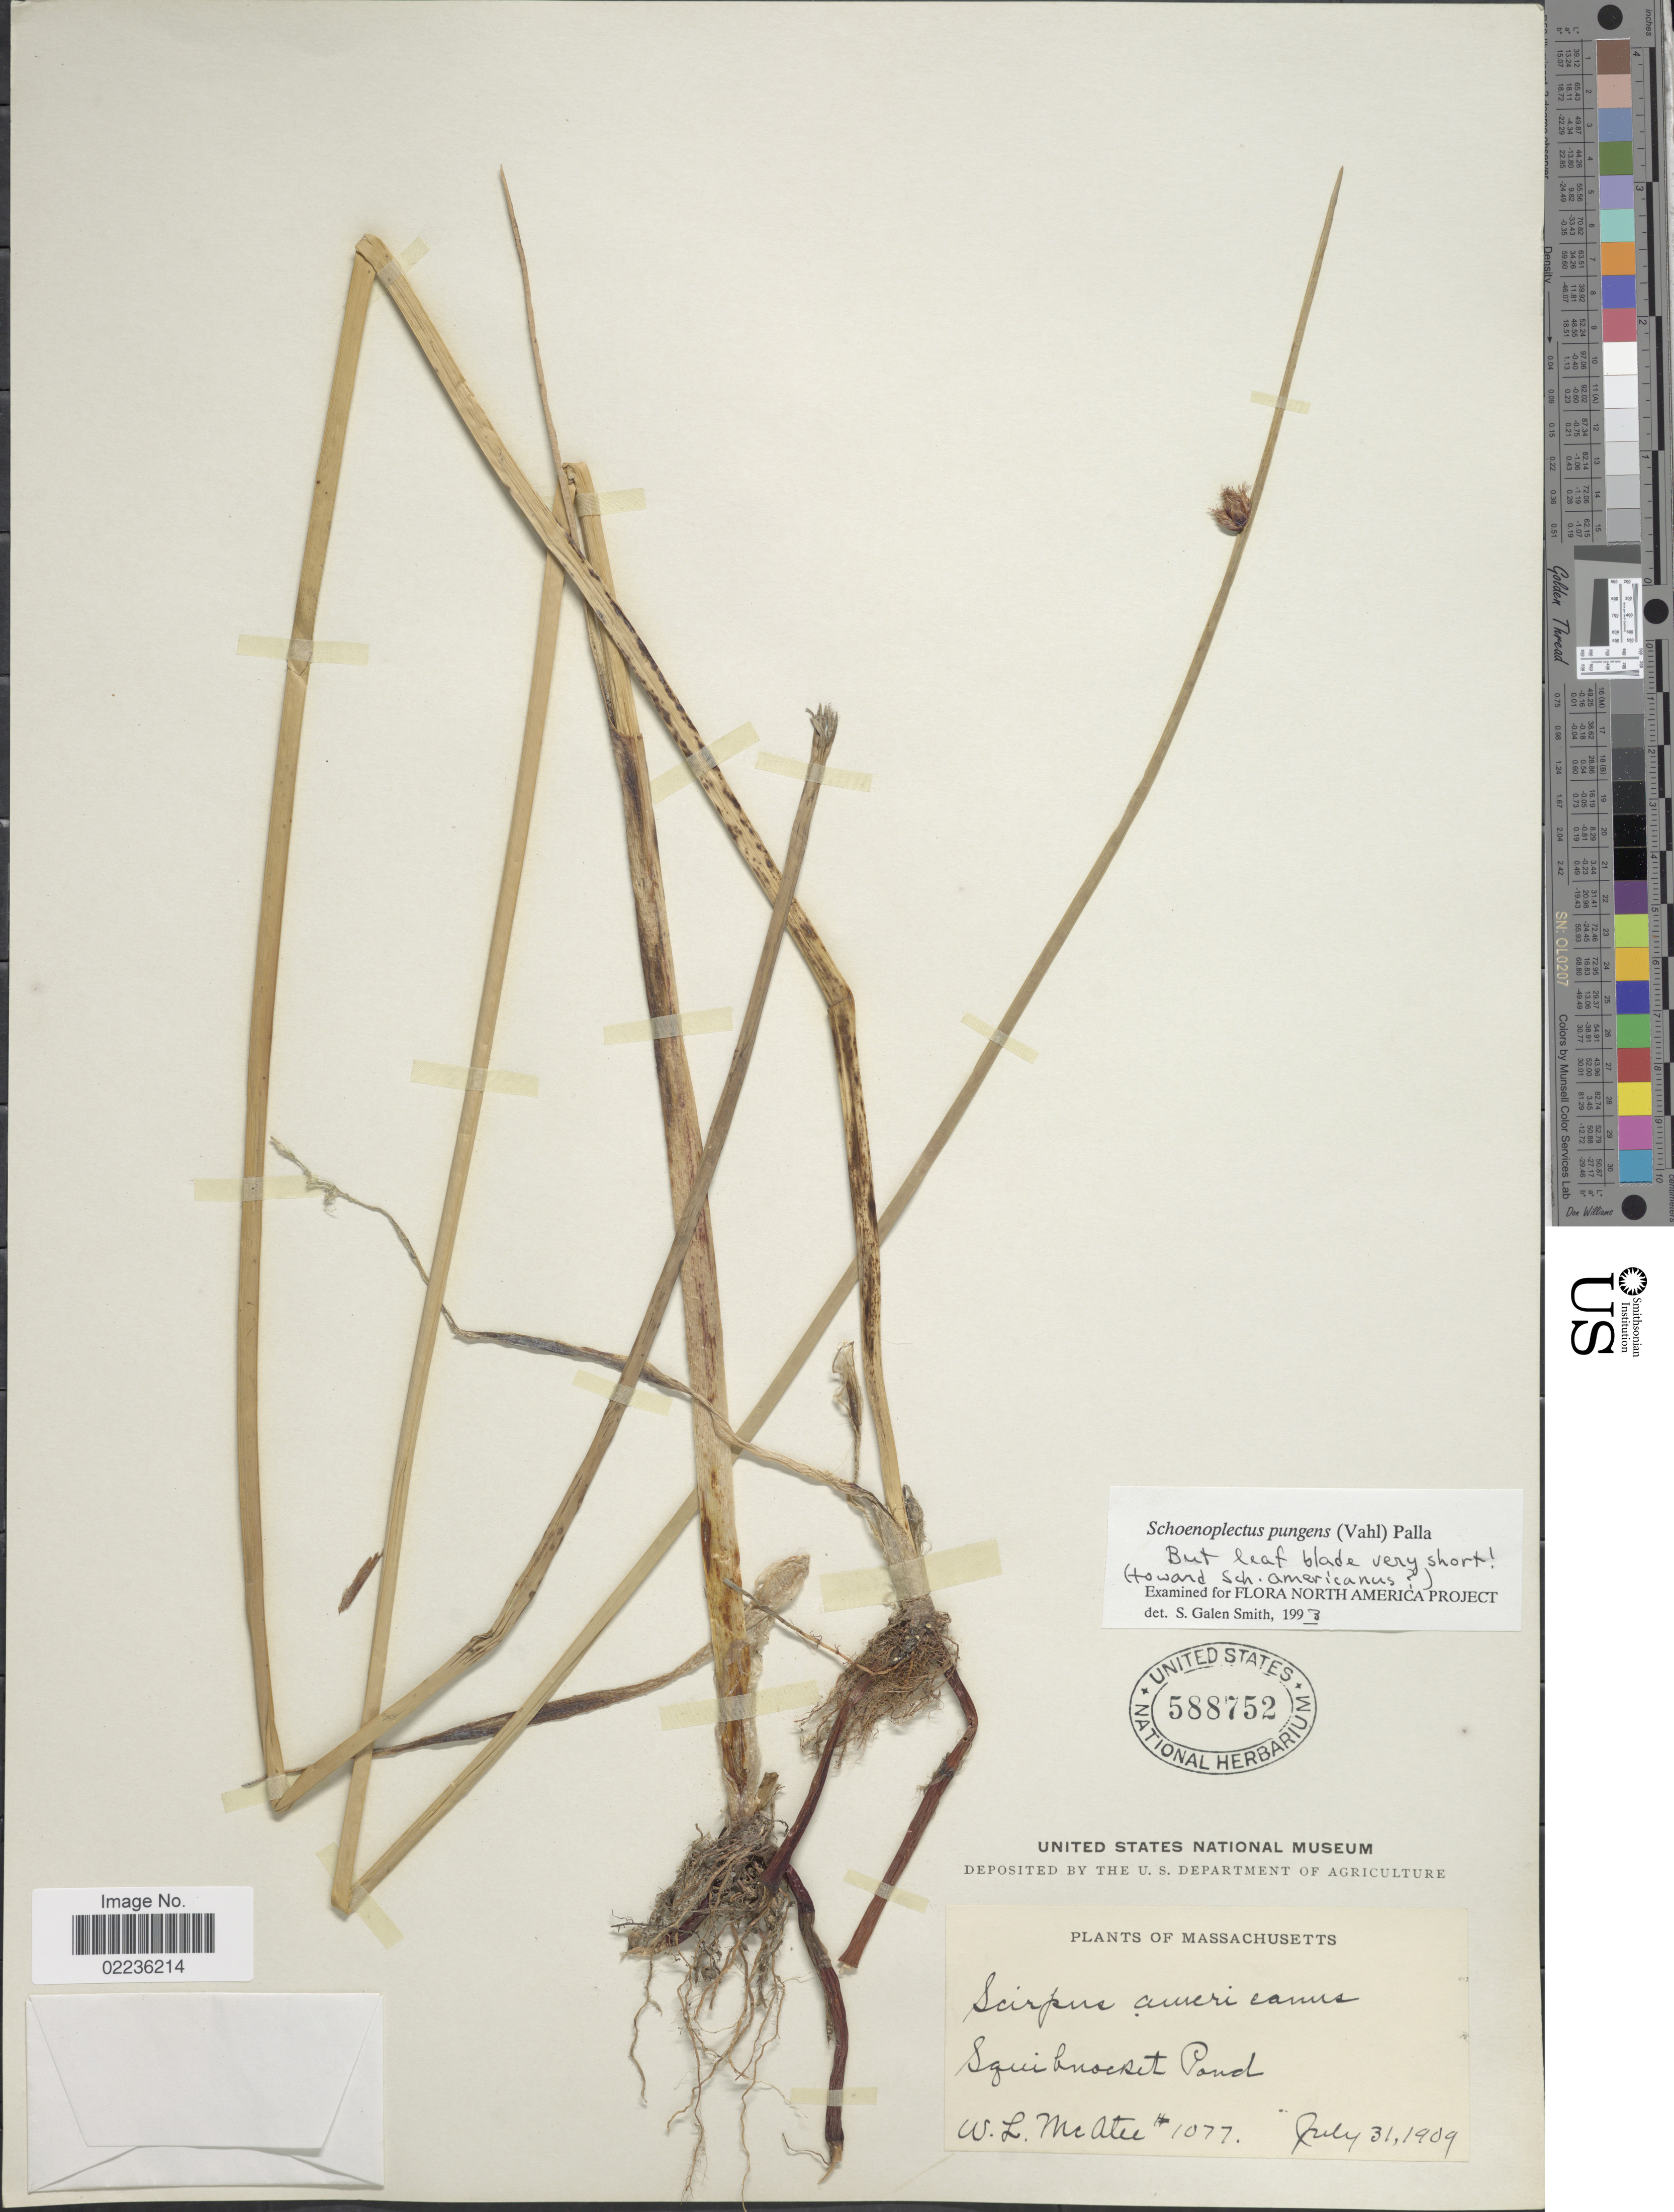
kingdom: Plantae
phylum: Tracheophyta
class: Liliopsida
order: Poales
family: Cyperaceae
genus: Schoenoplectus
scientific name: Schoenoplectus pungens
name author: (Vahl) Palla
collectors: W. McAtee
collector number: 1077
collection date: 1909-07-31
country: United States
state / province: Massachusetts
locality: Squibnocket Pond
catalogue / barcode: US 588752